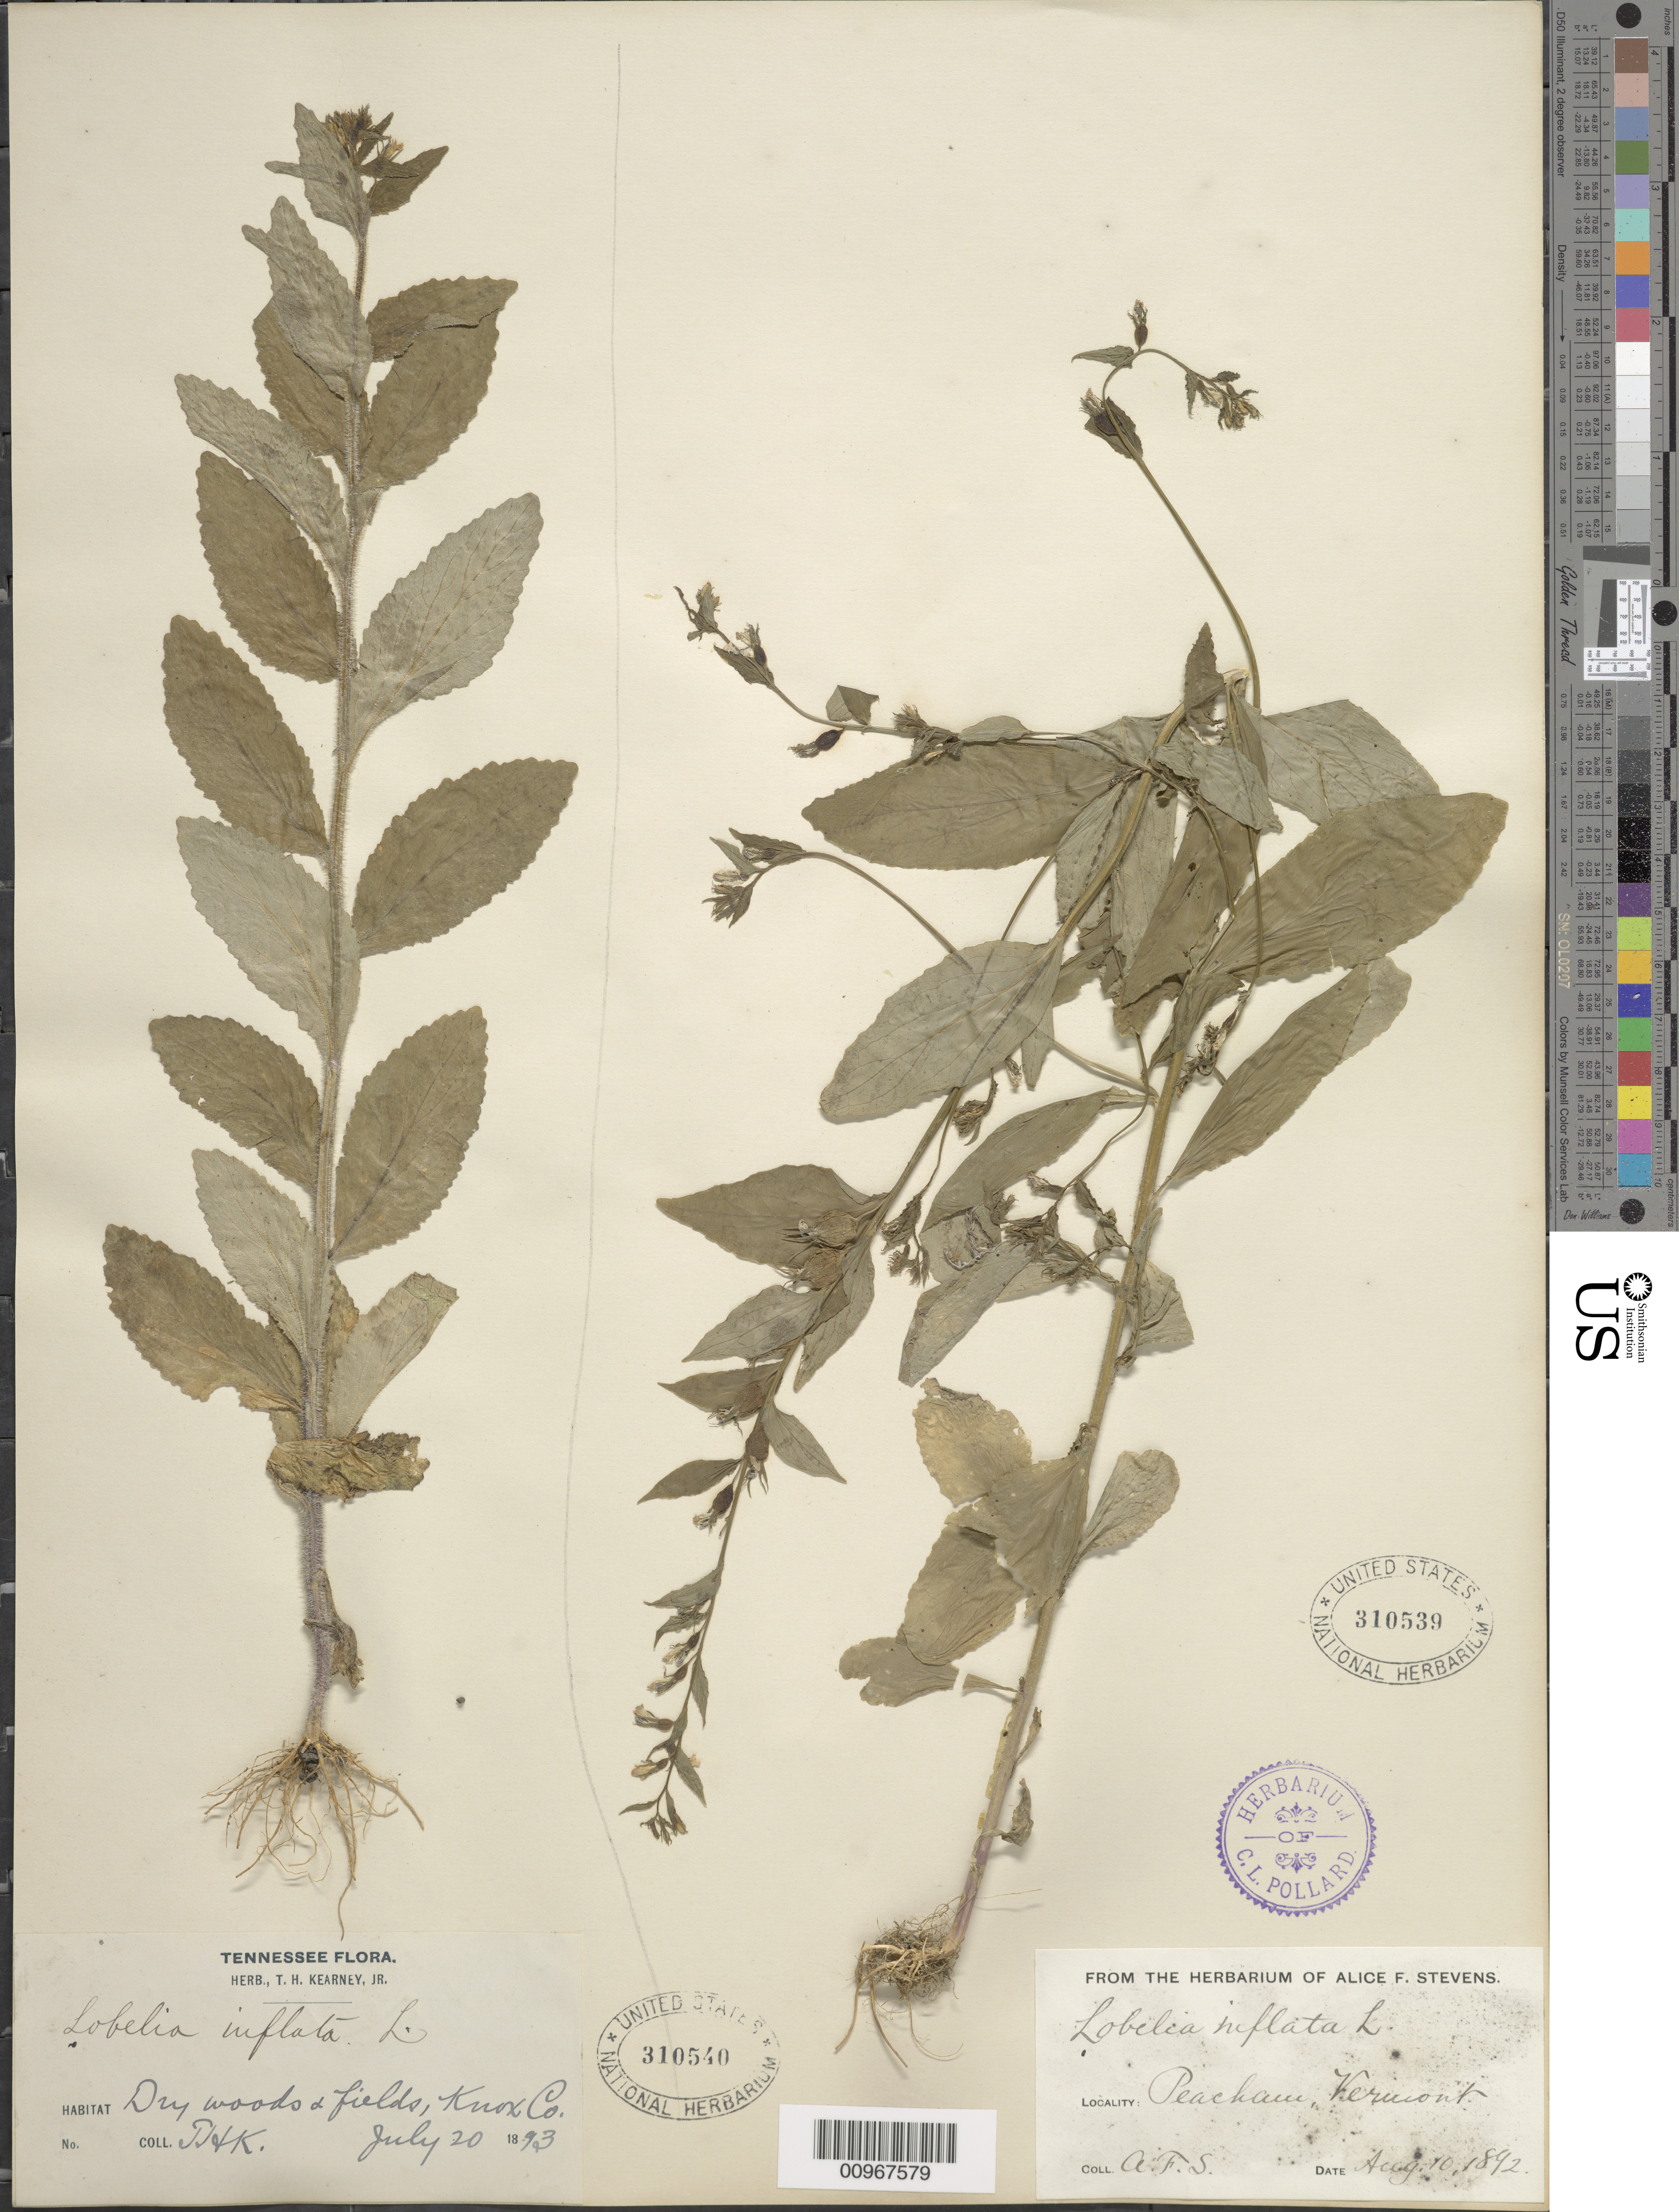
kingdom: Plantae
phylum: Tracheophyta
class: Magnoliopsida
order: Asterales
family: Campanulaceae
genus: Lobelia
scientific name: Lobelia inflata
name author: L.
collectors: A. Stevens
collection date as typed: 10 Aug 1892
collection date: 1892-08-10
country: United States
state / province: Vermont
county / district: Caledonia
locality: Peacham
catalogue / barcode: US 310539-2